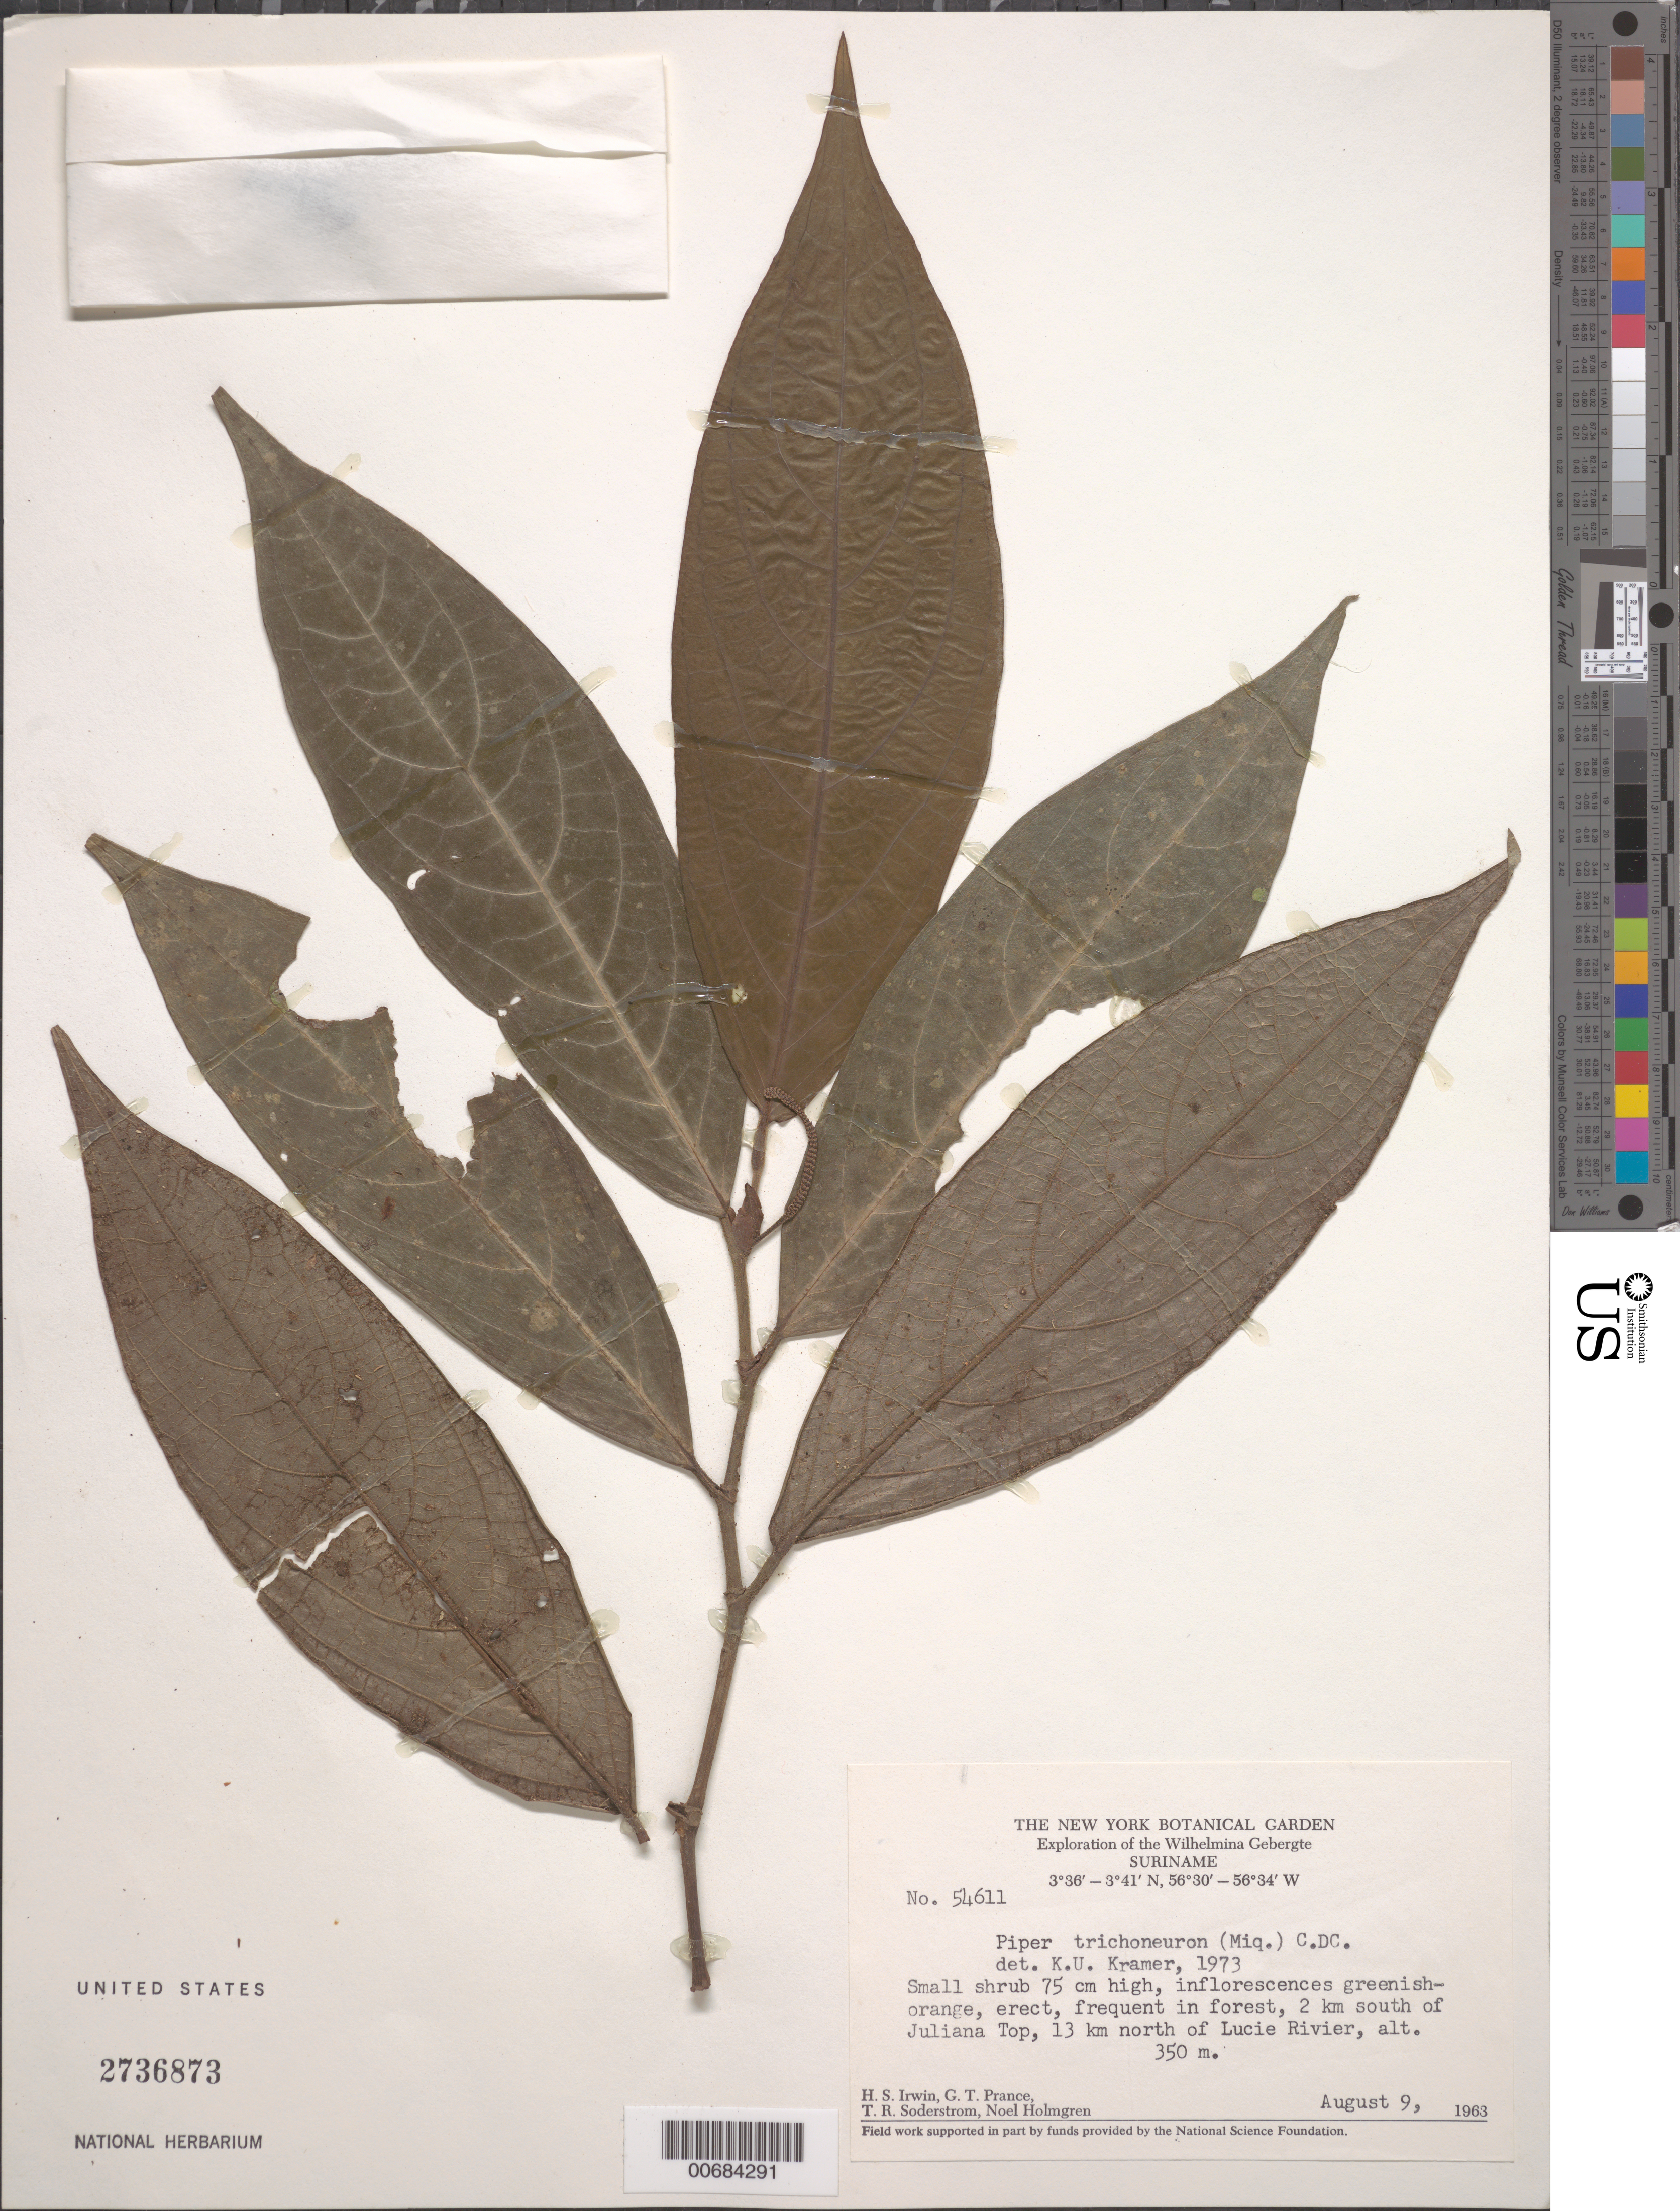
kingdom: Plantae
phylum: Tracheophyta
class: Magnoliopsida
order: Piperales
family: Piperaceae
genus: Piper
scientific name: Piper trichoneuron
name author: (Miq.) C. DC.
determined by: Kramer, K. U.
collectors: H. Irwin, G. T. Prance, T. R. Soderstrom & N. H. Holmgren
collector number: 54611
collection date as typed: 9-Aug-63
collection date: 1963-08-09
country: Suriname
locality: Wilhelminagebergte (Wilhelmina Mts.), 2 km S of Juliana Top, 13 km N of Lucie R.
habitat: forest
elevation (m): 350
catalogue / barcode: US 2736873